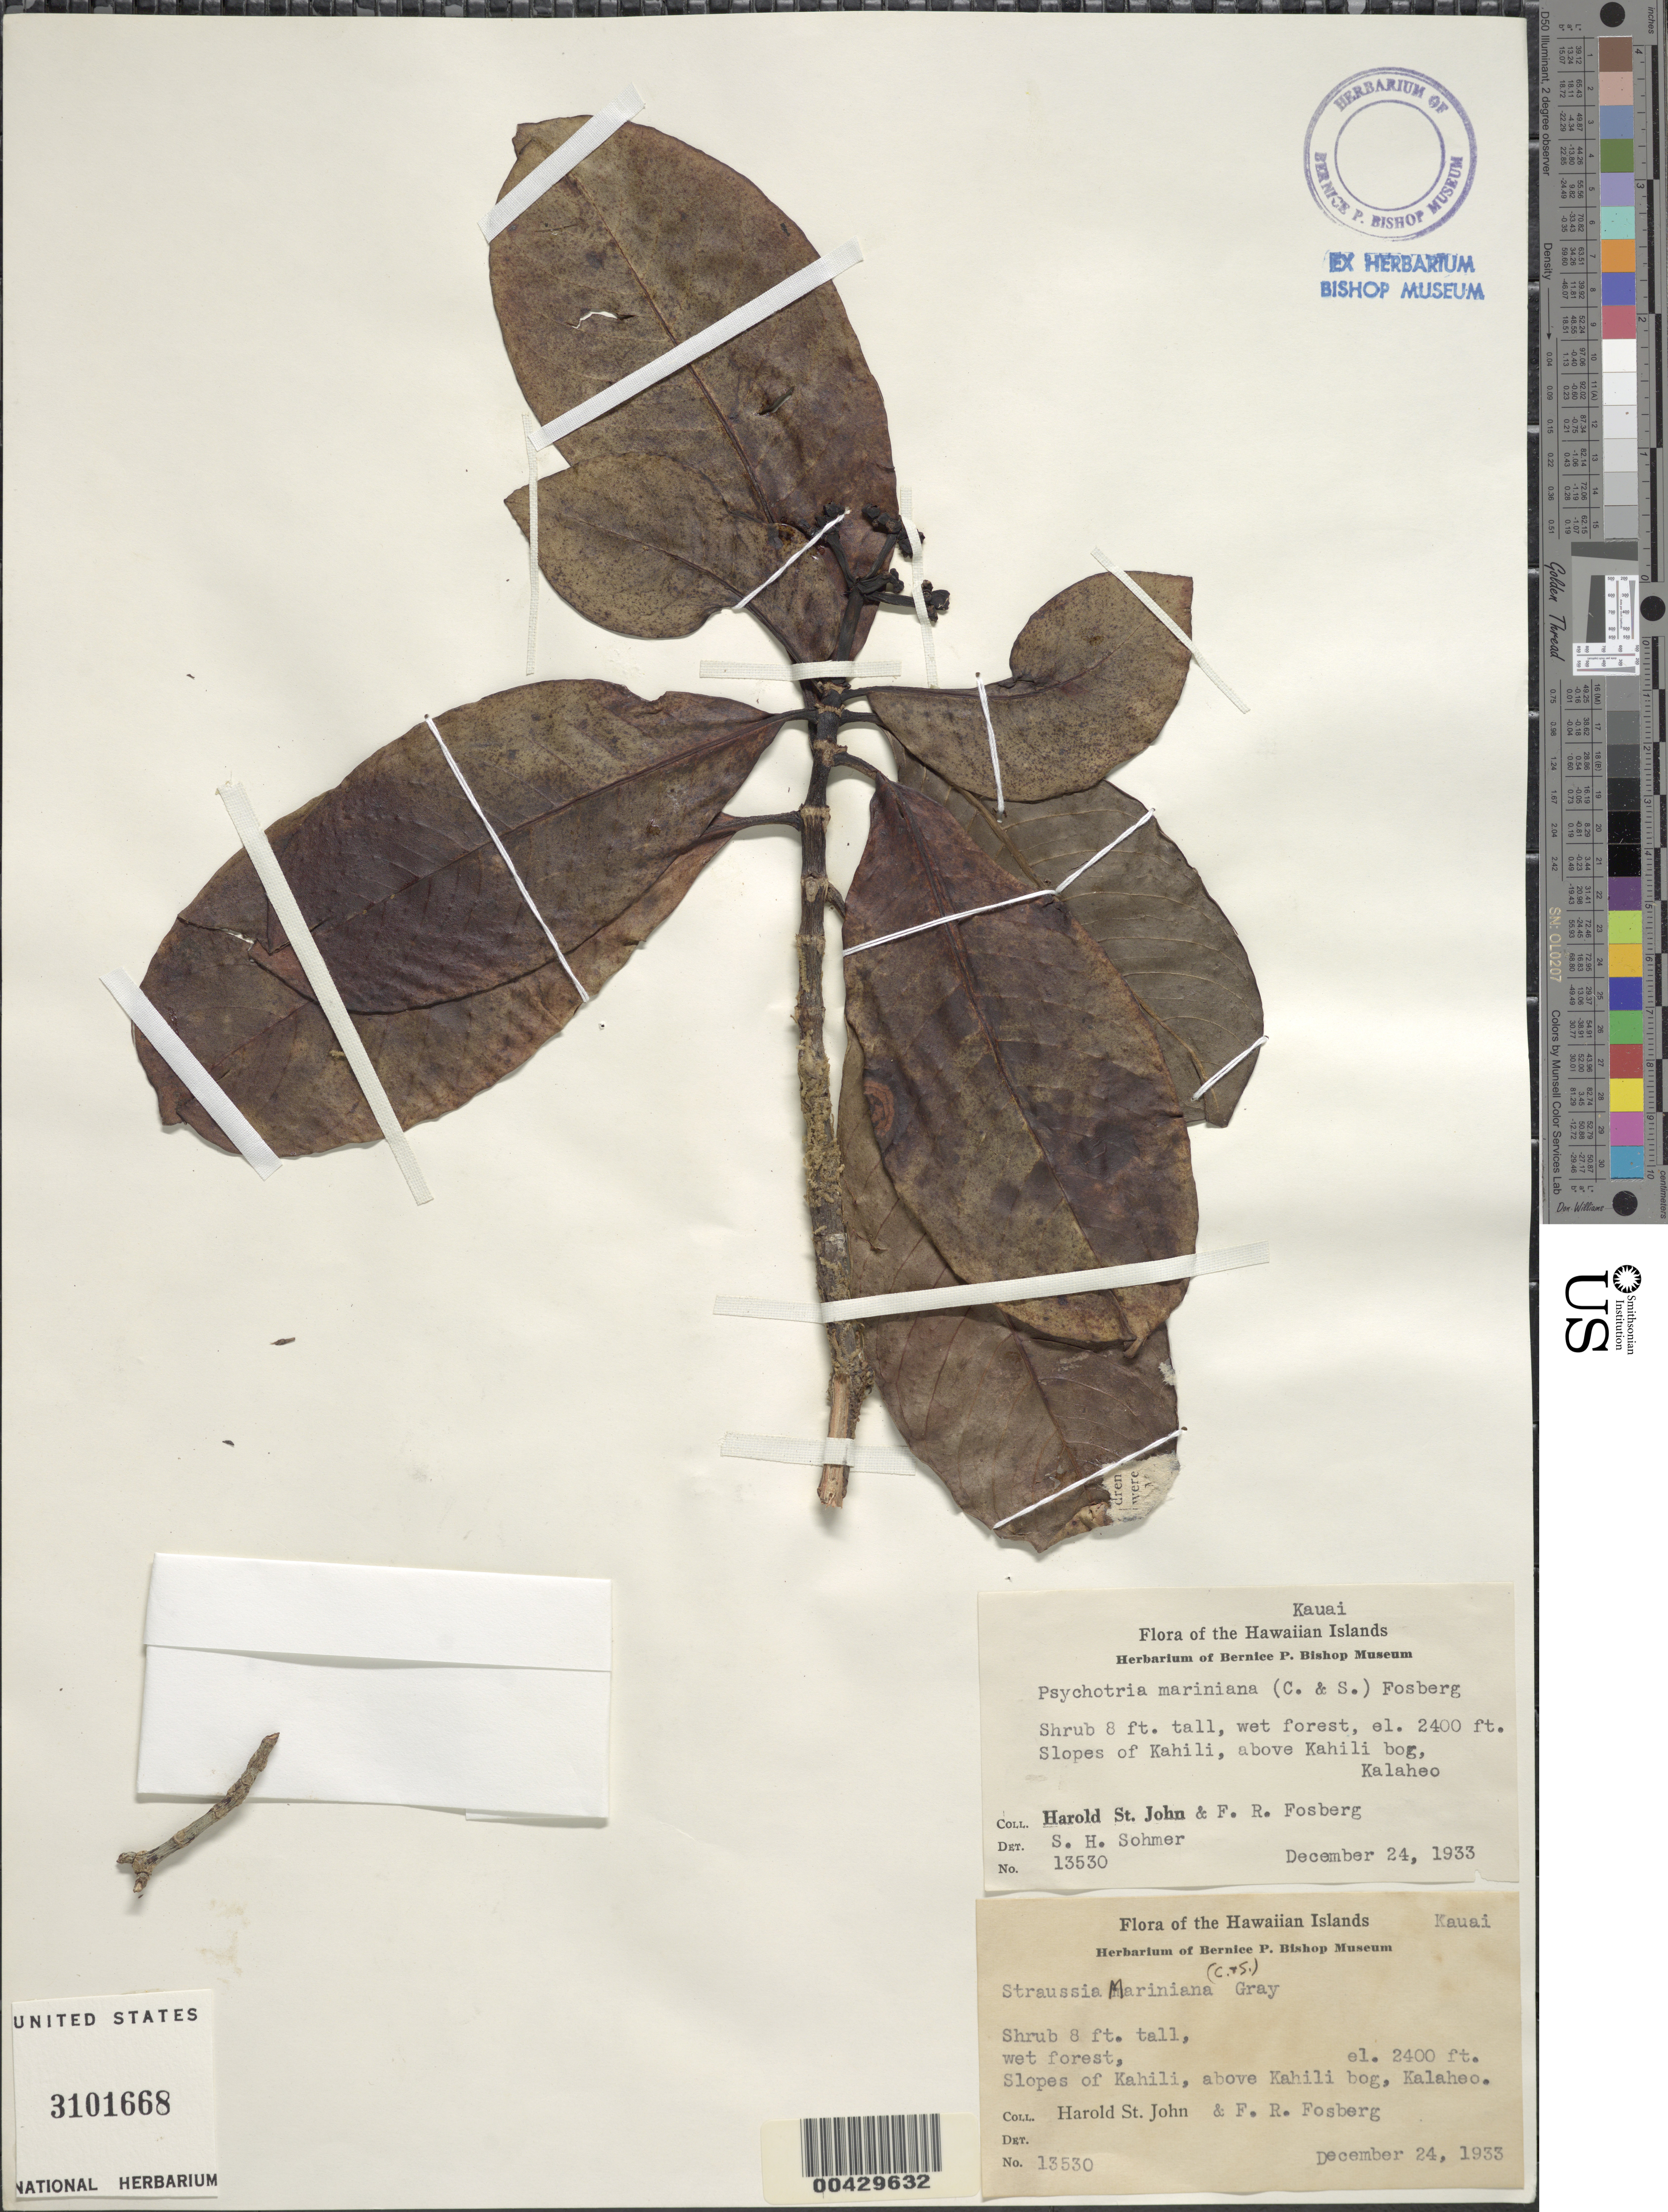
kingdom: Plantae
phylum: Tracheophyta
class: Magnoliopsida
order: Gentianales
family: Rubiaceae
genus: Psychotria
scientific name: Psychotria mariniana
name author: (Cham. & Schltdl.) Fosberg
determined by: Sohmer, S. H.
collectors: H. St. John & F. R. Fosberg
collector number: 13530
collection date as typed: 24 Dec 1933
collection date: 1933-12-24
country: United States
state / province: Hawaii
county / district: Kauai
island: Kaua'i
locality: Slopes of Kahili, above Kahili bog, Kalaheo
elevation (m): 732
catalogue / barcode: US 3101668